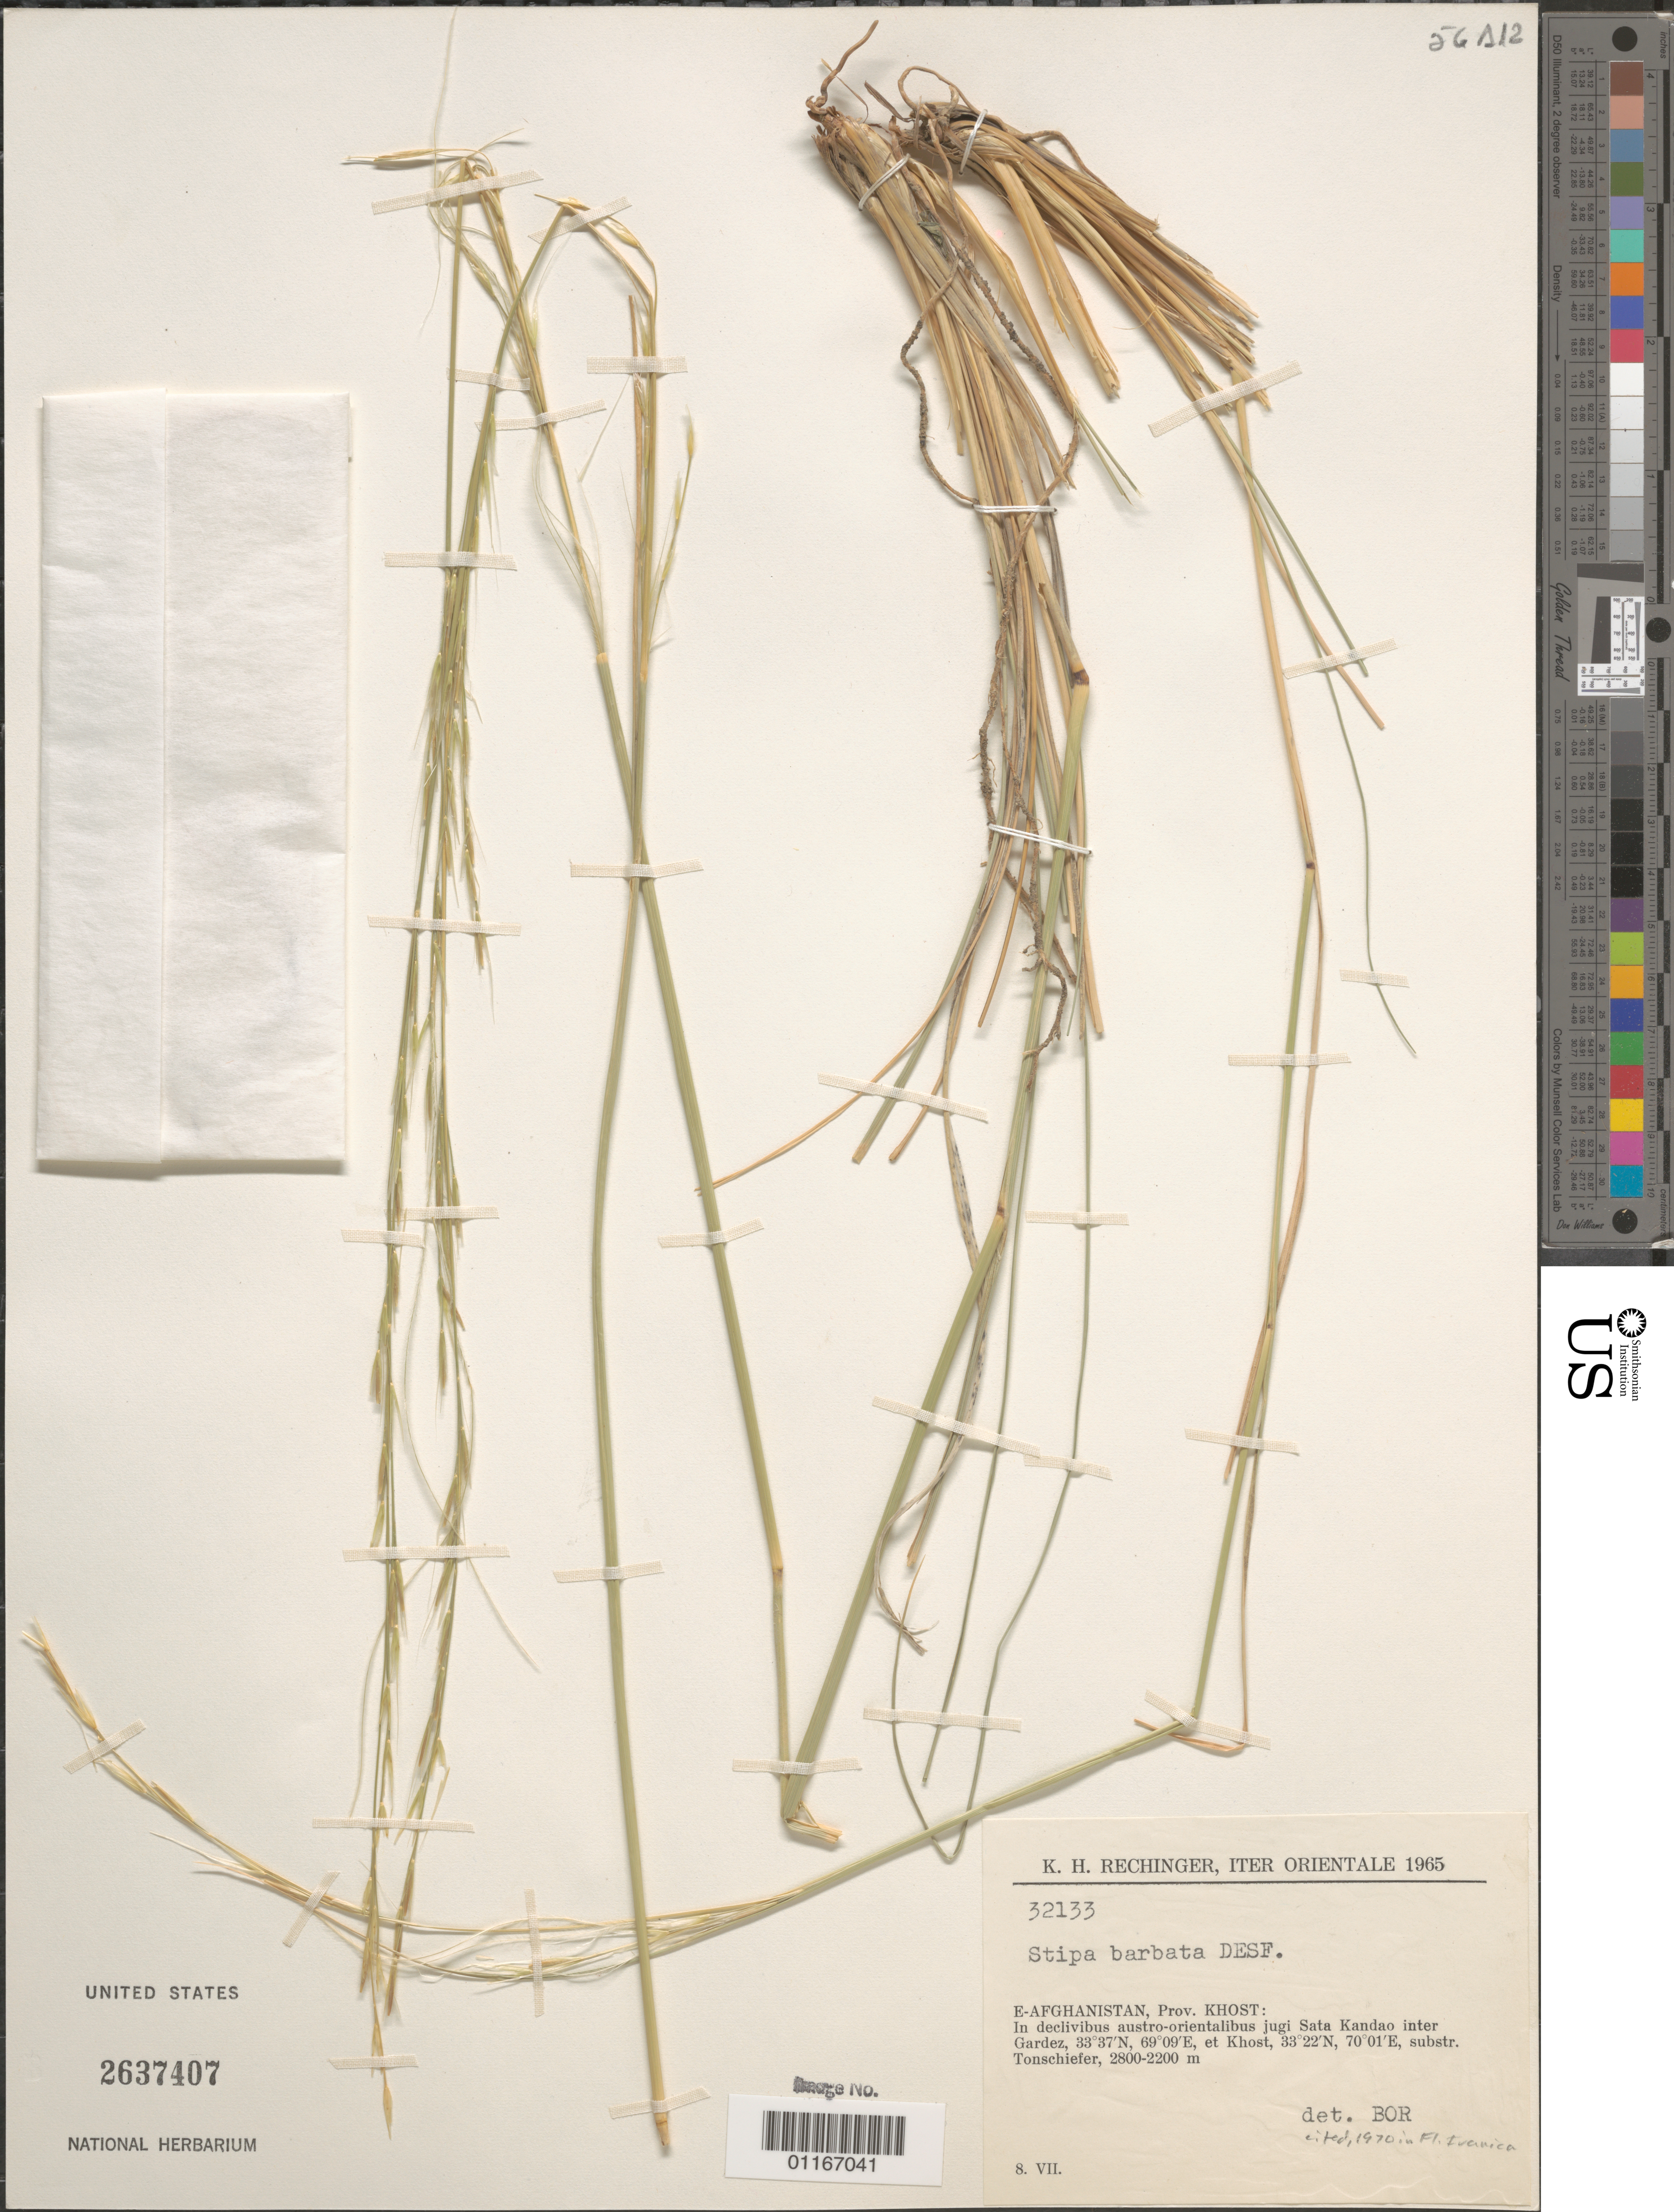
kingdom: Plantae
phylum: Tracheophyta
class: Liliopsida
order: Poales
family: Poaceae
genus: Stipa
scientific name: Stipa barbata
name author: Michx.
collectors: K. H. Rechinger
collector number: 32133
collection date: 1965-07-08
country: Afghanistan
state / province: Khost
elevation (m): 2200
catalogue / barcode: US 2637407